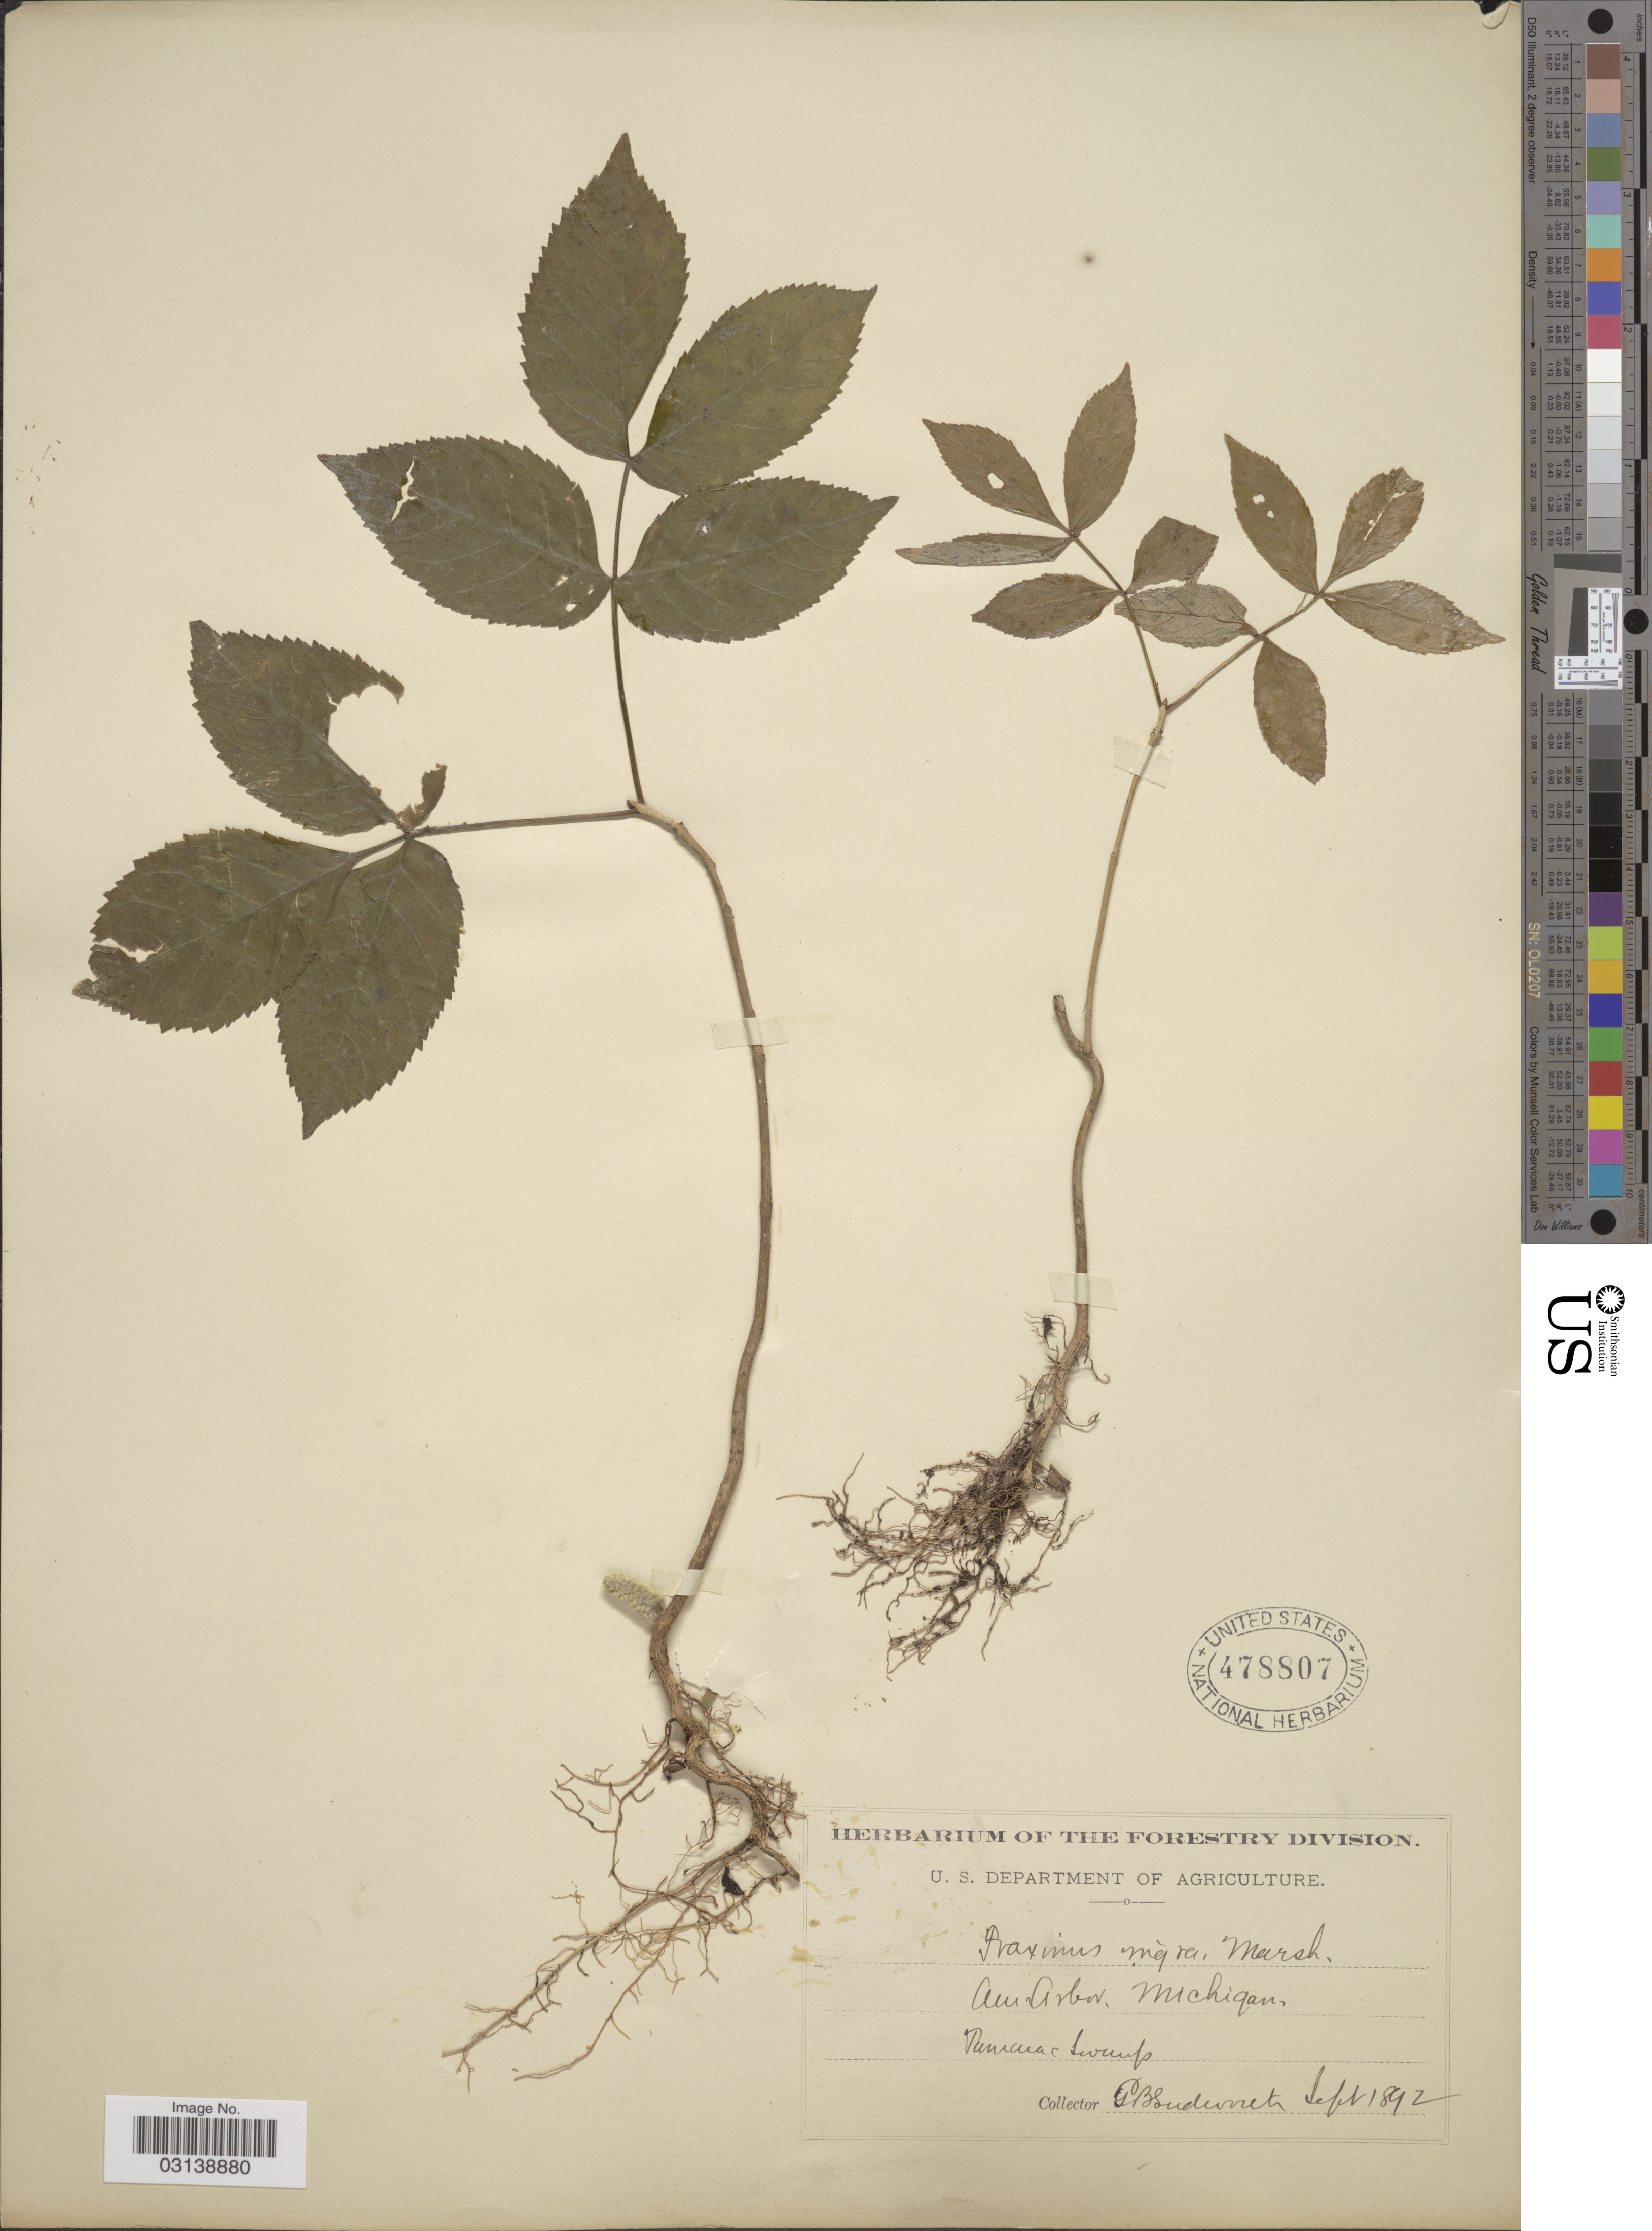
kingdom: Plantae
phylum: Tracheophyta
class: Magnoliopsida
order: Lamiales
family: Oleaceae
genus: Fraxinus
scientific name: Fraxinus nigra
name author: Marshall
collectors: G. B. Sudworth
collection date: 1892-09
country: United States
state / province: Michigan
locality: Ann Arbor. Tamarac Swamp.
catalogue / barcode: US 478807